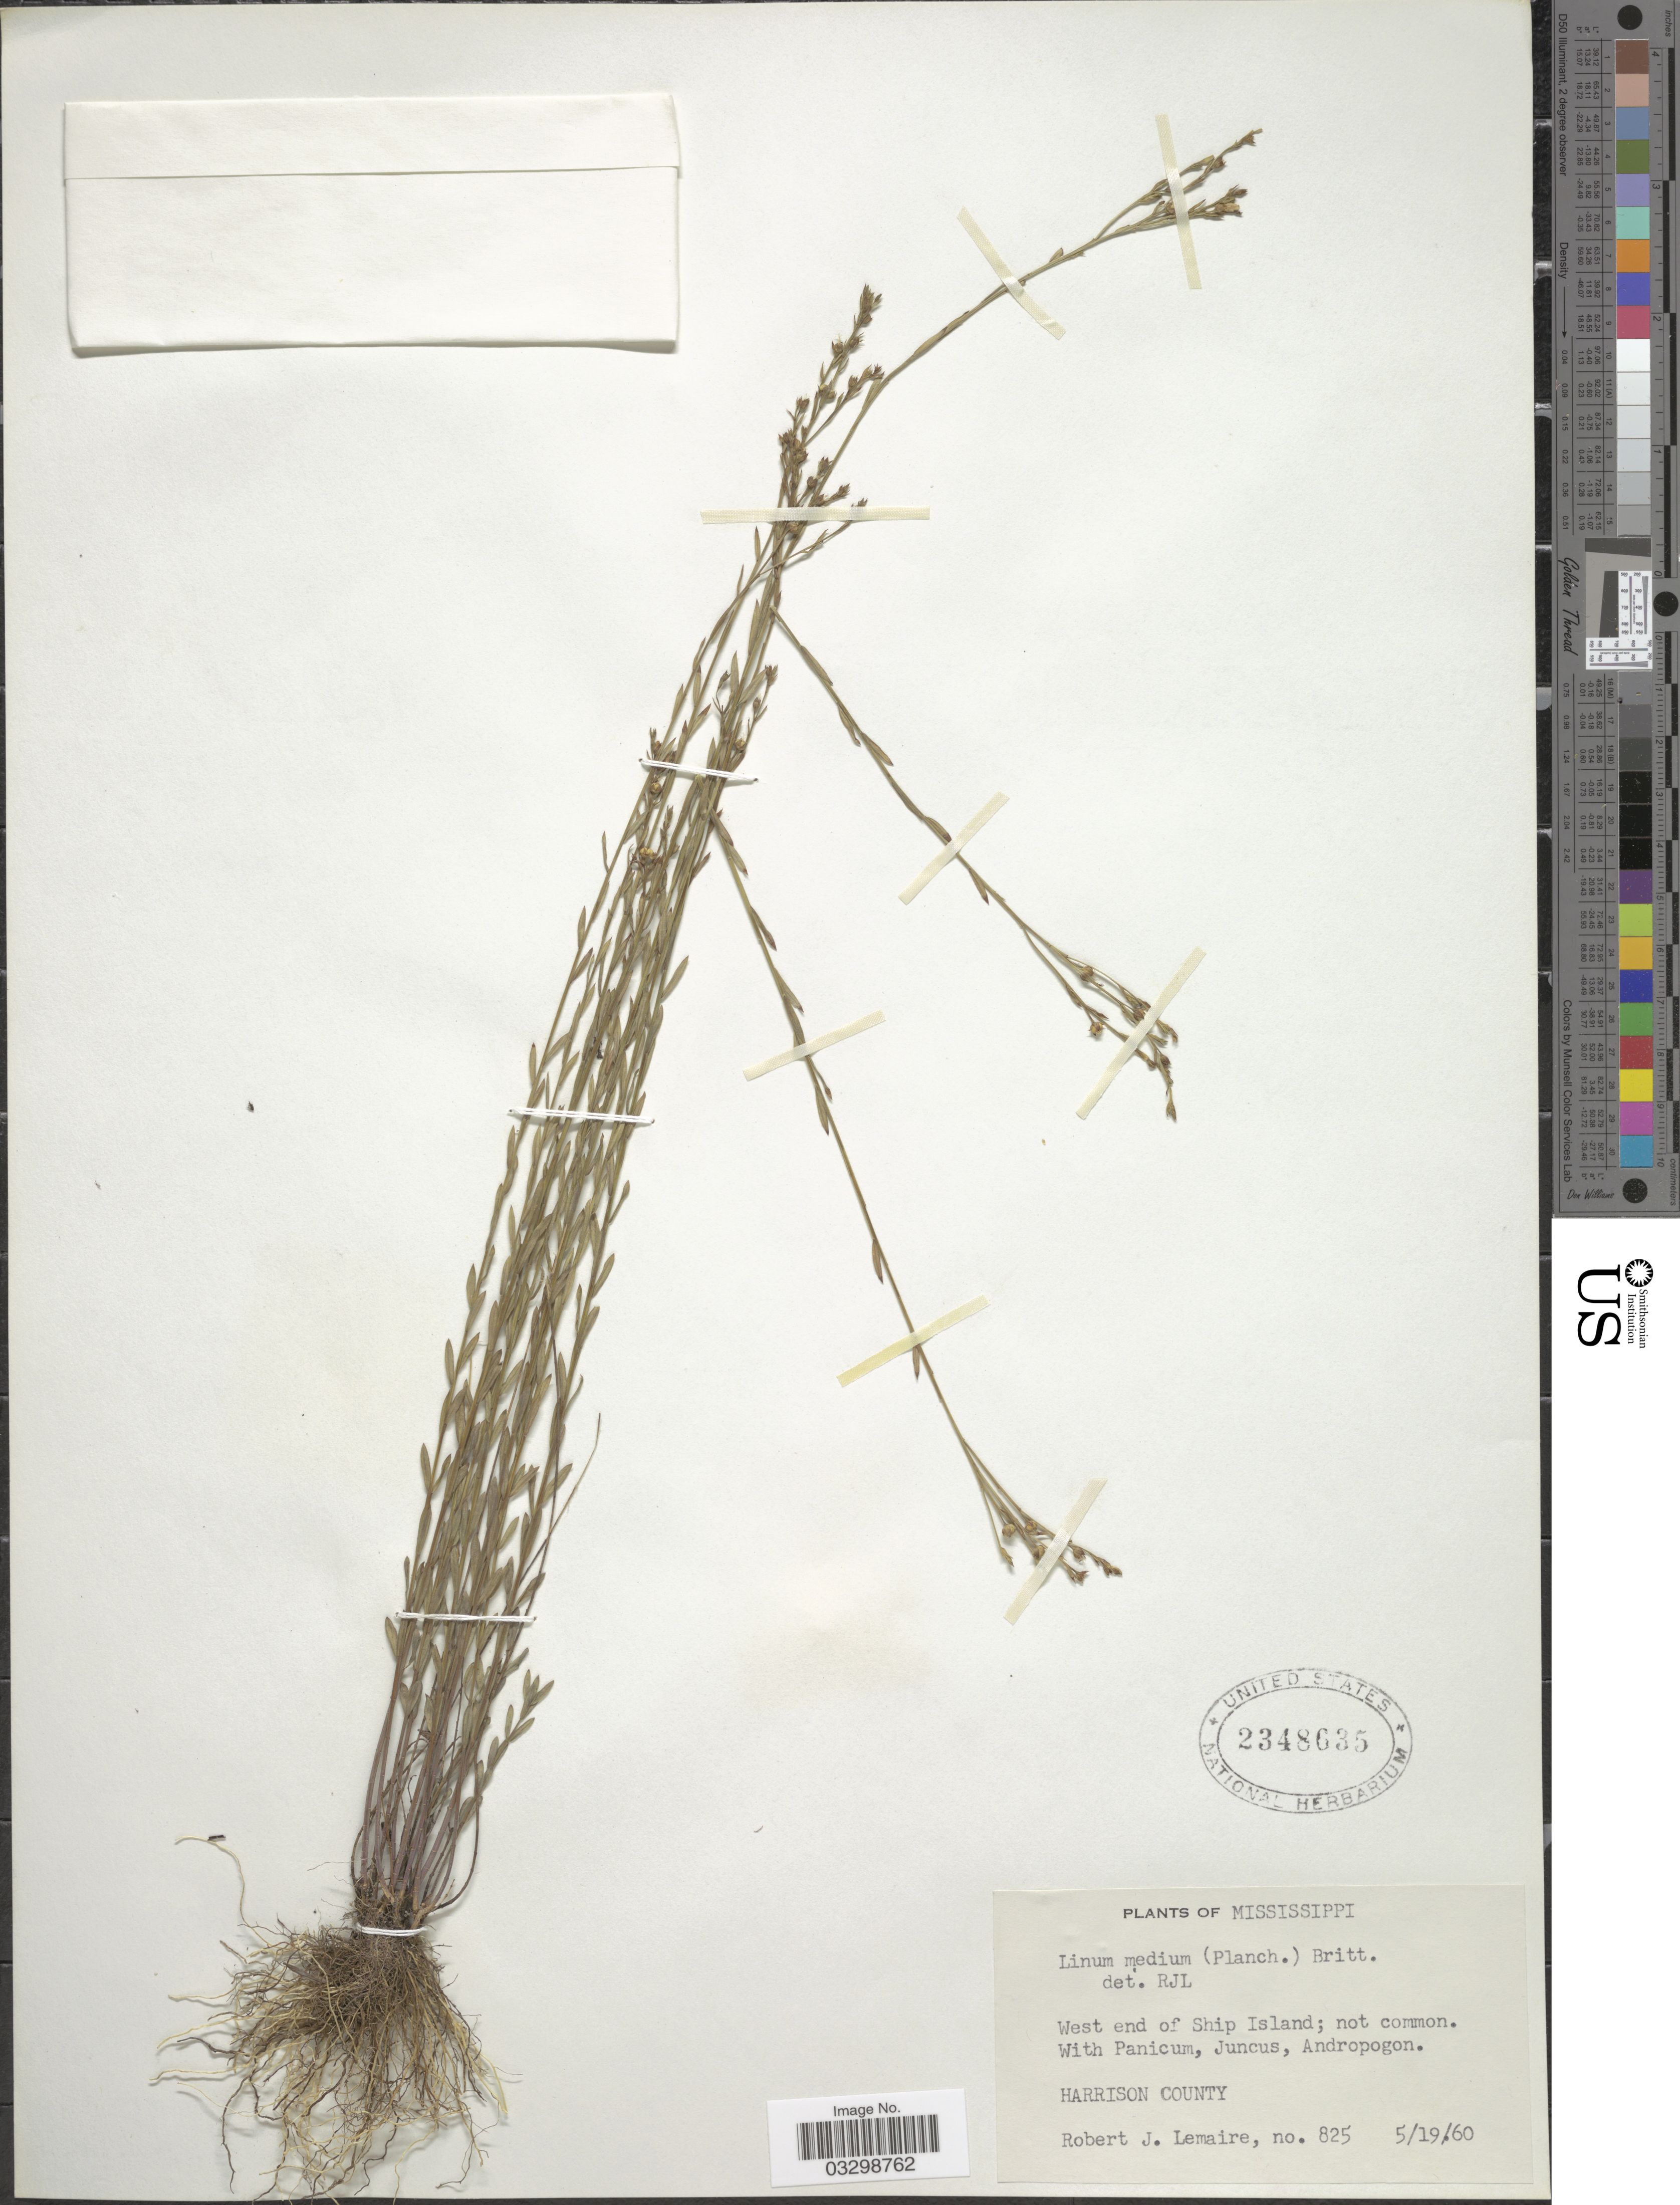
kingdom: Plantae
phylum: Tracheophyta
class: Magnoliopsida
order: Malpighiales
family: Linaceae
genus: Linum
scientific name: Linum medium var. medium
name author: (Planch.) Britton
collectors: R. J. Lemaire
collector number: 825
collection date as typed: Transcribed d/m/y: 19/5/60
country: United States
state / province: Mississippi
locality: West end of Ship Island. Harrison County.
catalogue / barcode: US 2348635